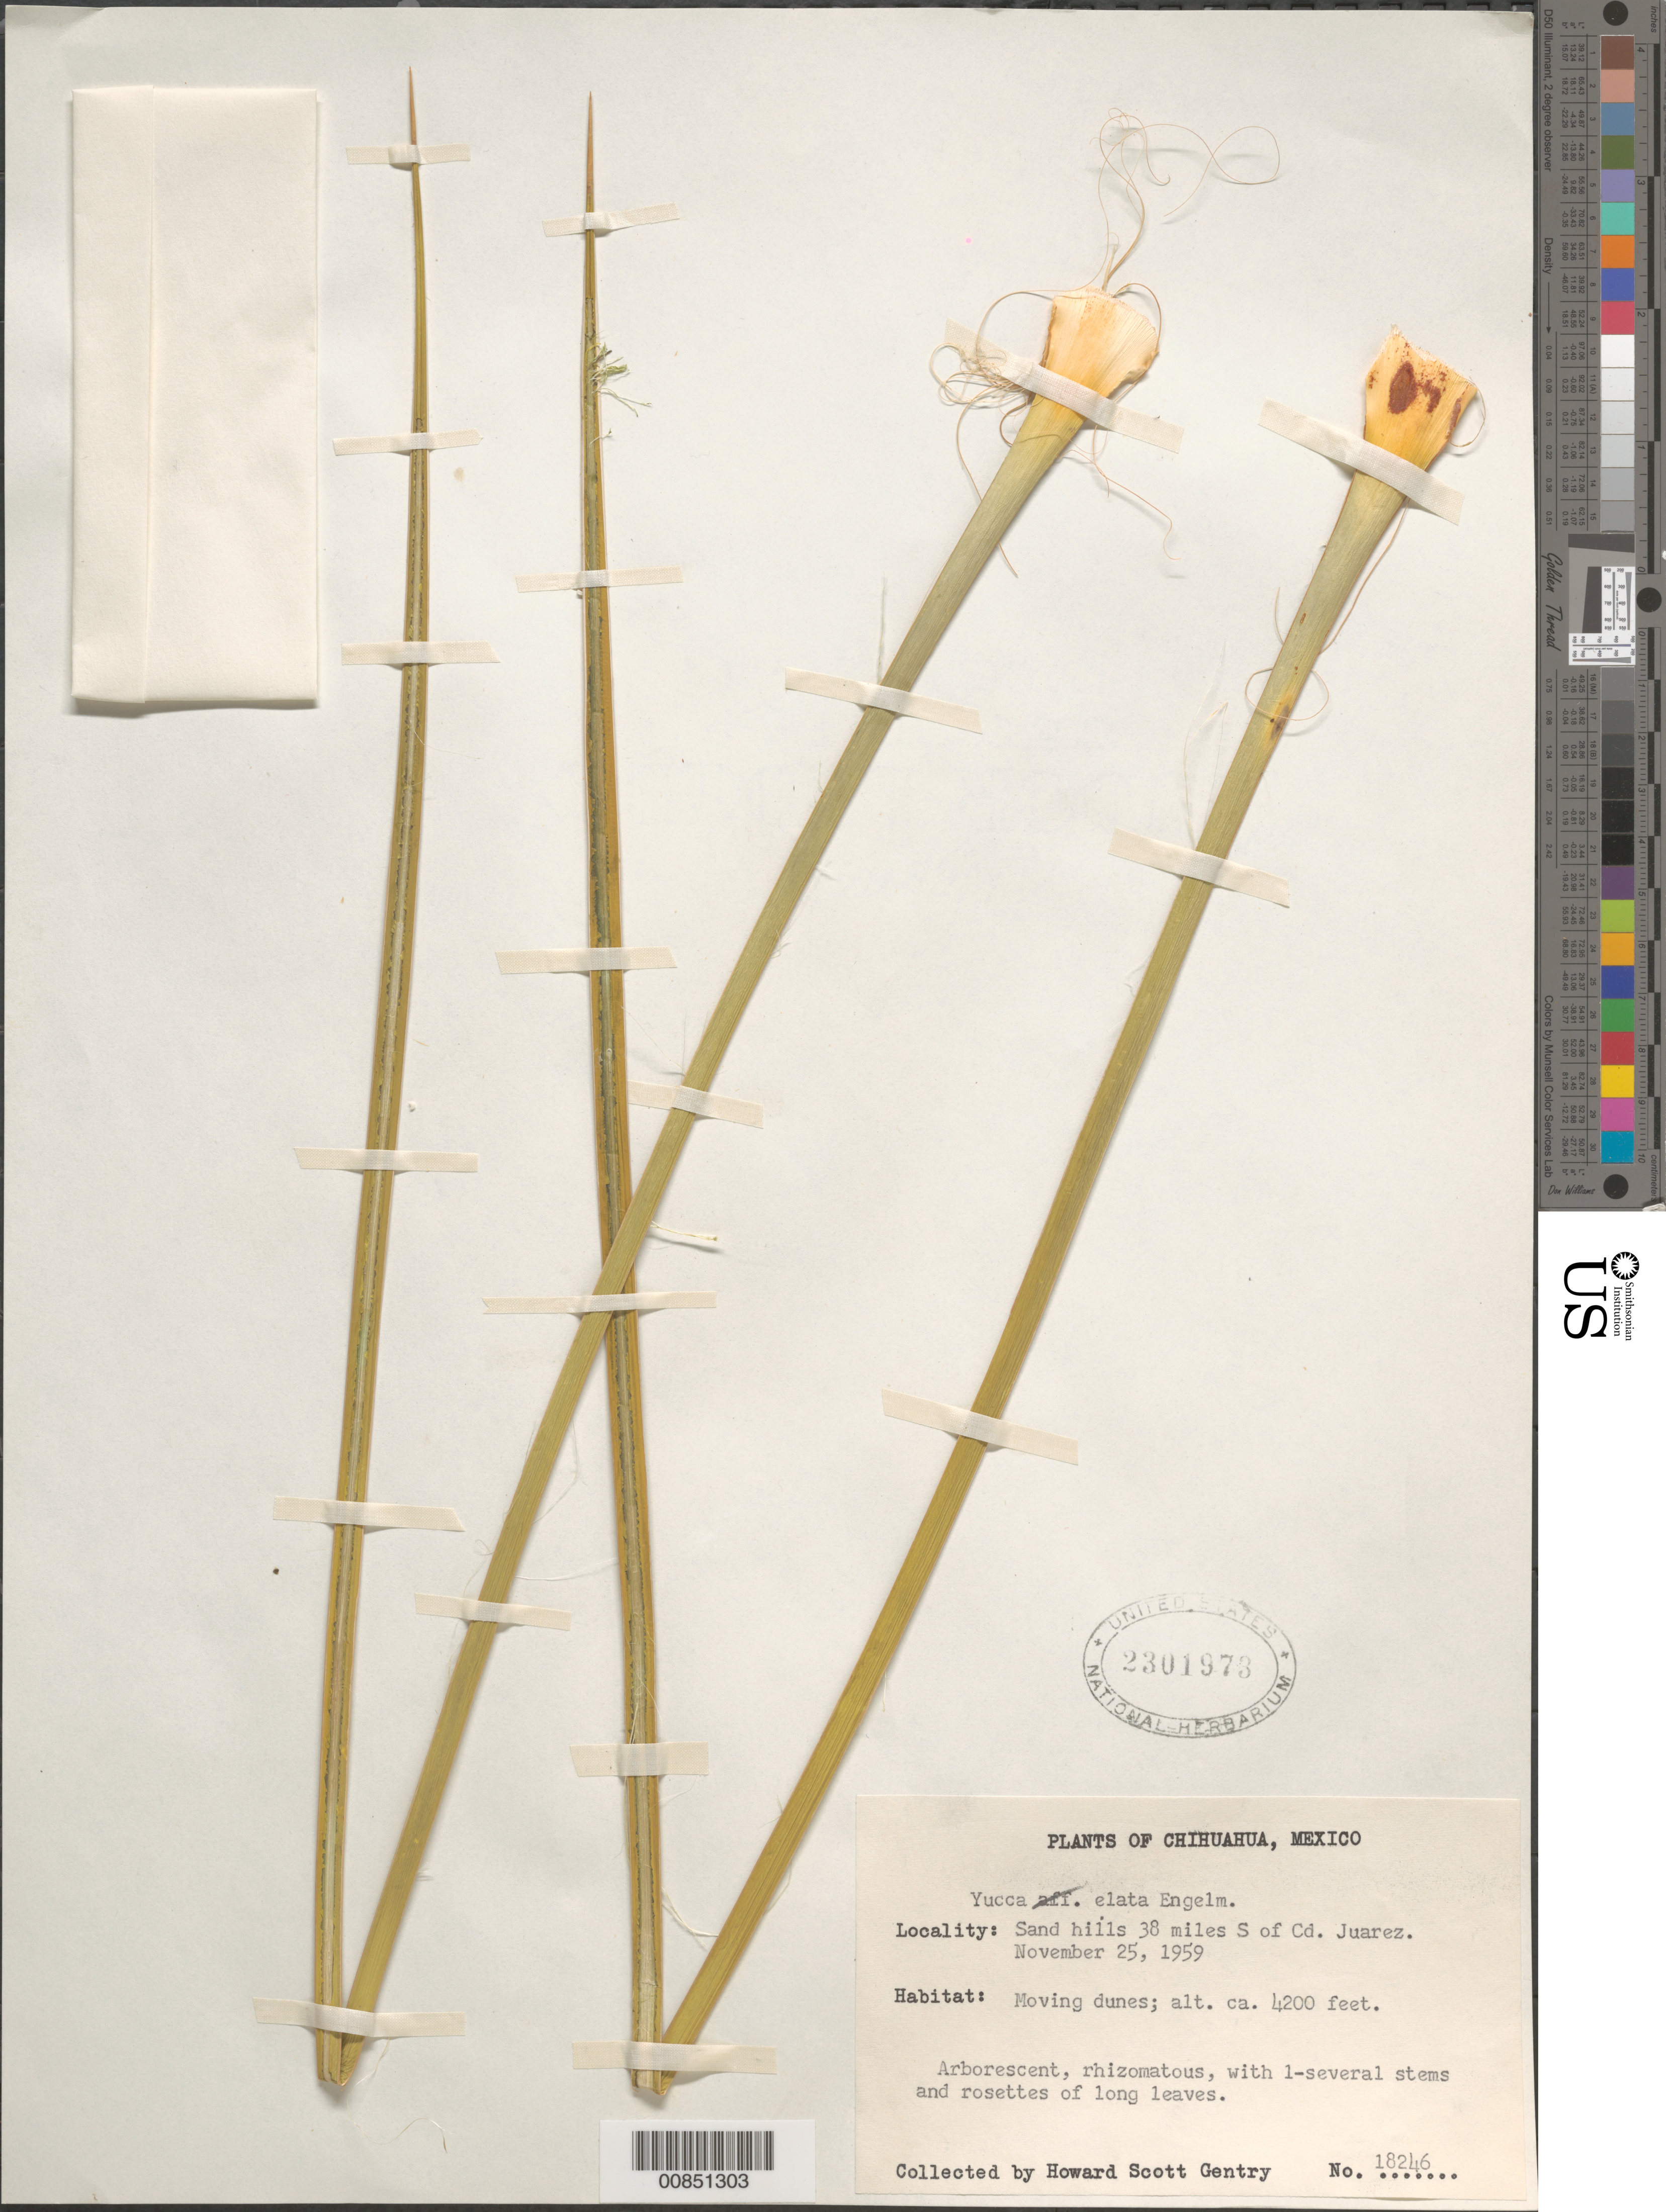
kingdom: Plantae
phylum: Tracheophyta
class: Liliopsida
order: Asparagales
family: Asparagaceae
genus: Yucca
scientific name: Yucca elata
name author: (Engelm.) Engelm.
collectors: H. S. Gentry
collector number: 18246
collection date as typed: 25 Nov 1959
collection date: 1959-11-25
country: Mexico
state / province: Chihuahua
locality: Sand hills 38 miles S of Cd. Juárez.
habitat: Moving dunes.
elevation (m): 1280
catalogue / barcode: US 2301973